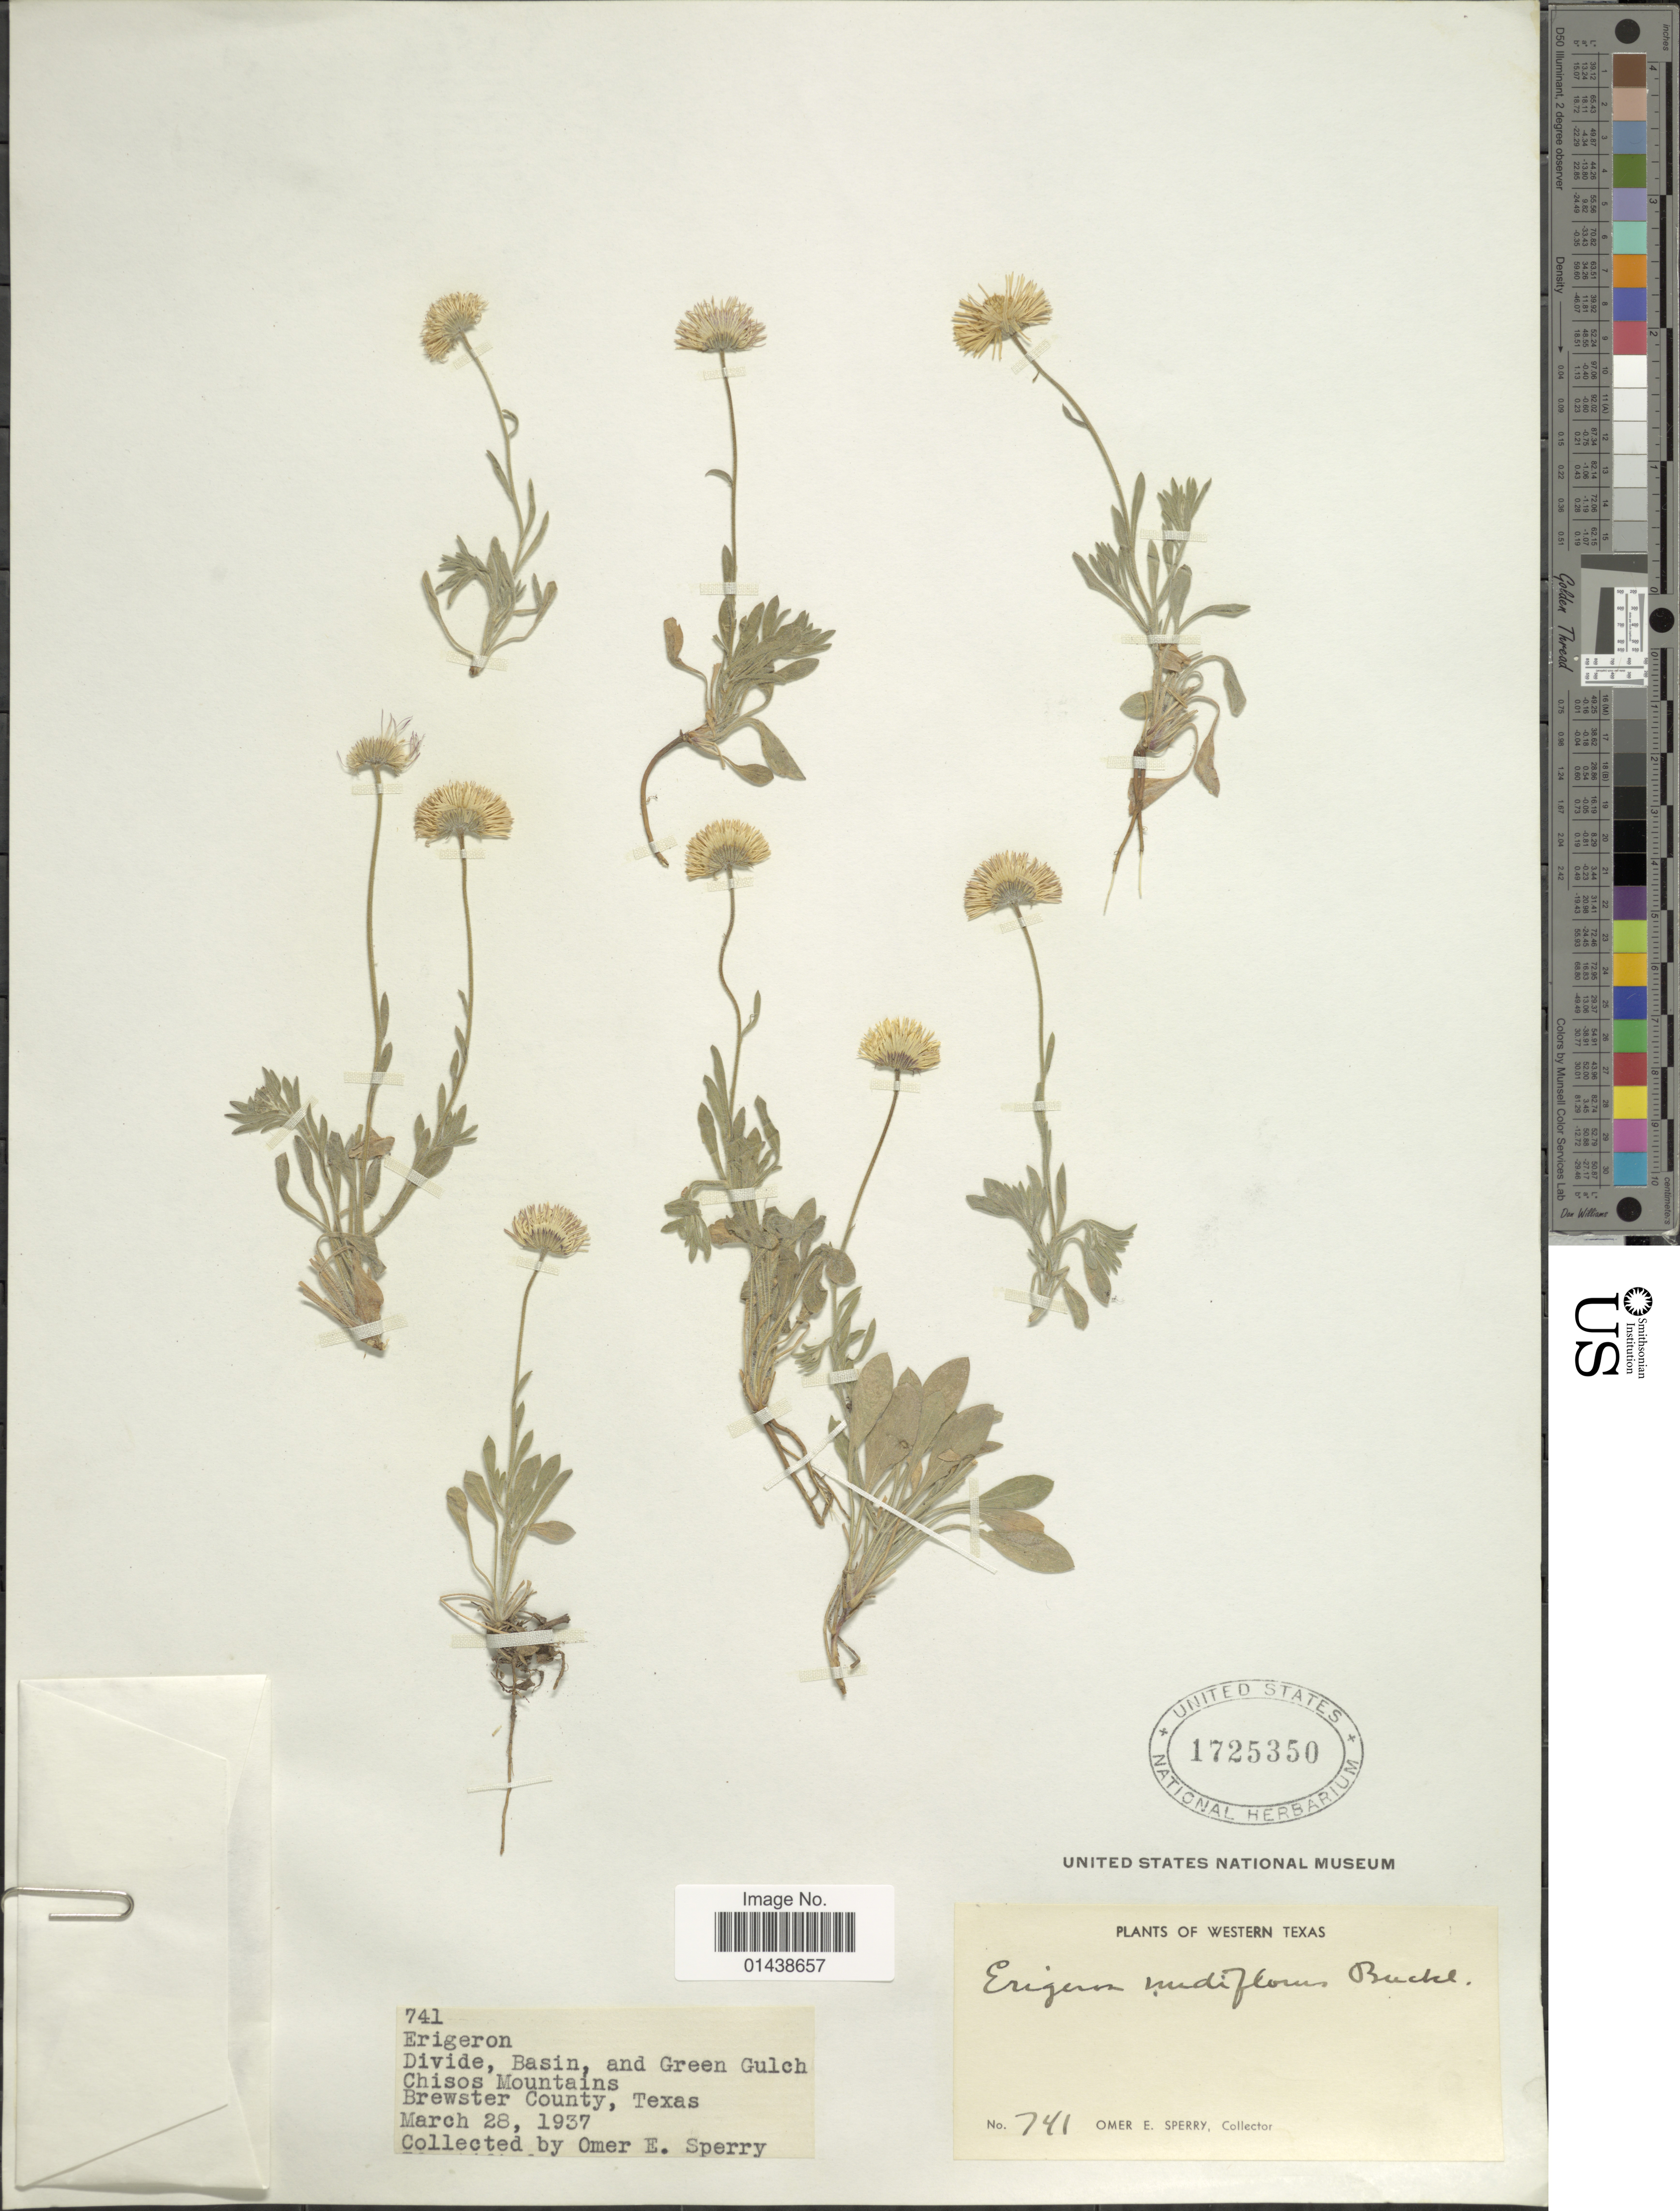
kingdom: Plantae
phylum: Tracheophyta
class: Magnoliopsida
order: Asterales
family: Asteraceae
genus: Erigeron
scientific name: Erigeron nudiflorus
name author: Buckley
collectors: O. E. Sperry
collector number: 741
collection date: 1937-03-28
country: United States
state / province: Texas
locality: Divide, Basin, and Green Gulch. Chisos Mountains. Brewster County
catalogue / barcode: US 1725350